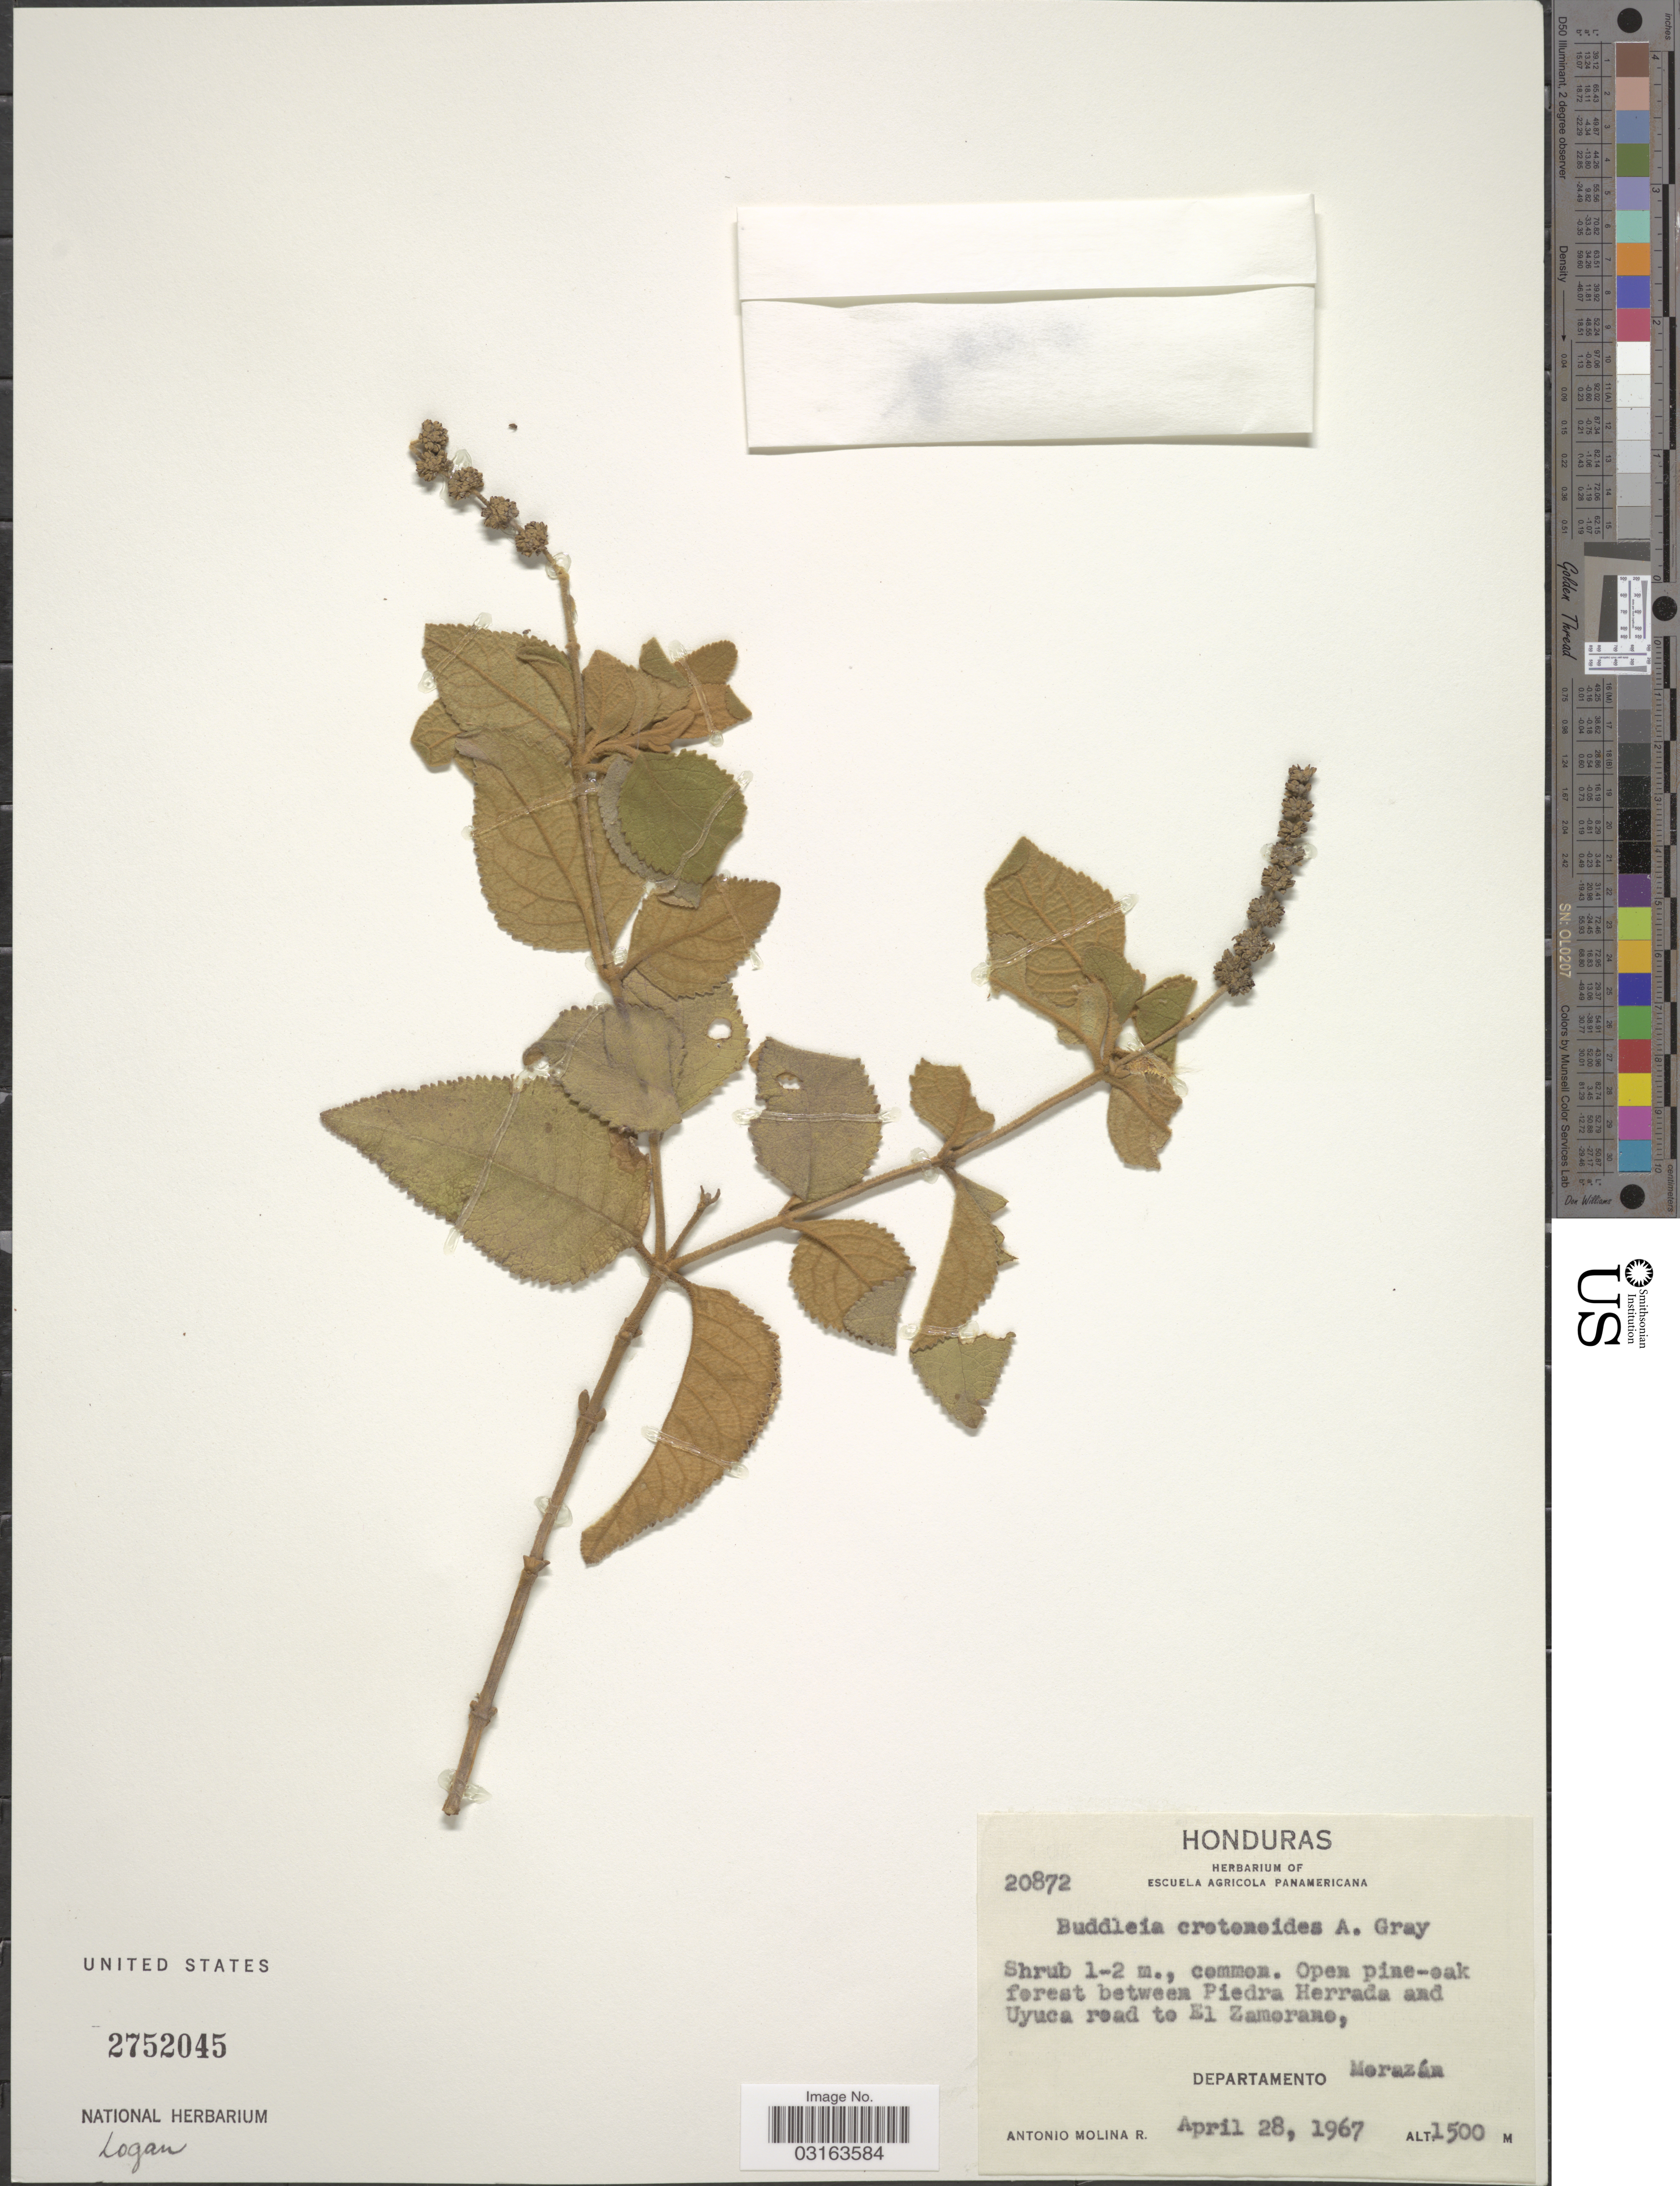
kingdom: Plantae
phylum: Tracheophyta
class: Magnoliopsida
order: Lamiales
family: Scrophulariaceae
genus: Buddleja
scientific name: Buddleja crotonoides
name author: A. Gray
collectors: A. Molina R.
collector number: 20872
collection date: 1967-04-28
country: Honduras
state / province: Fco. Morazán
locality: Between Piedra Herrada and Uyuca road to El Zamorano, Departamento Morazán.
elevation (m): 1500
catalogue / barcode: US 2752045